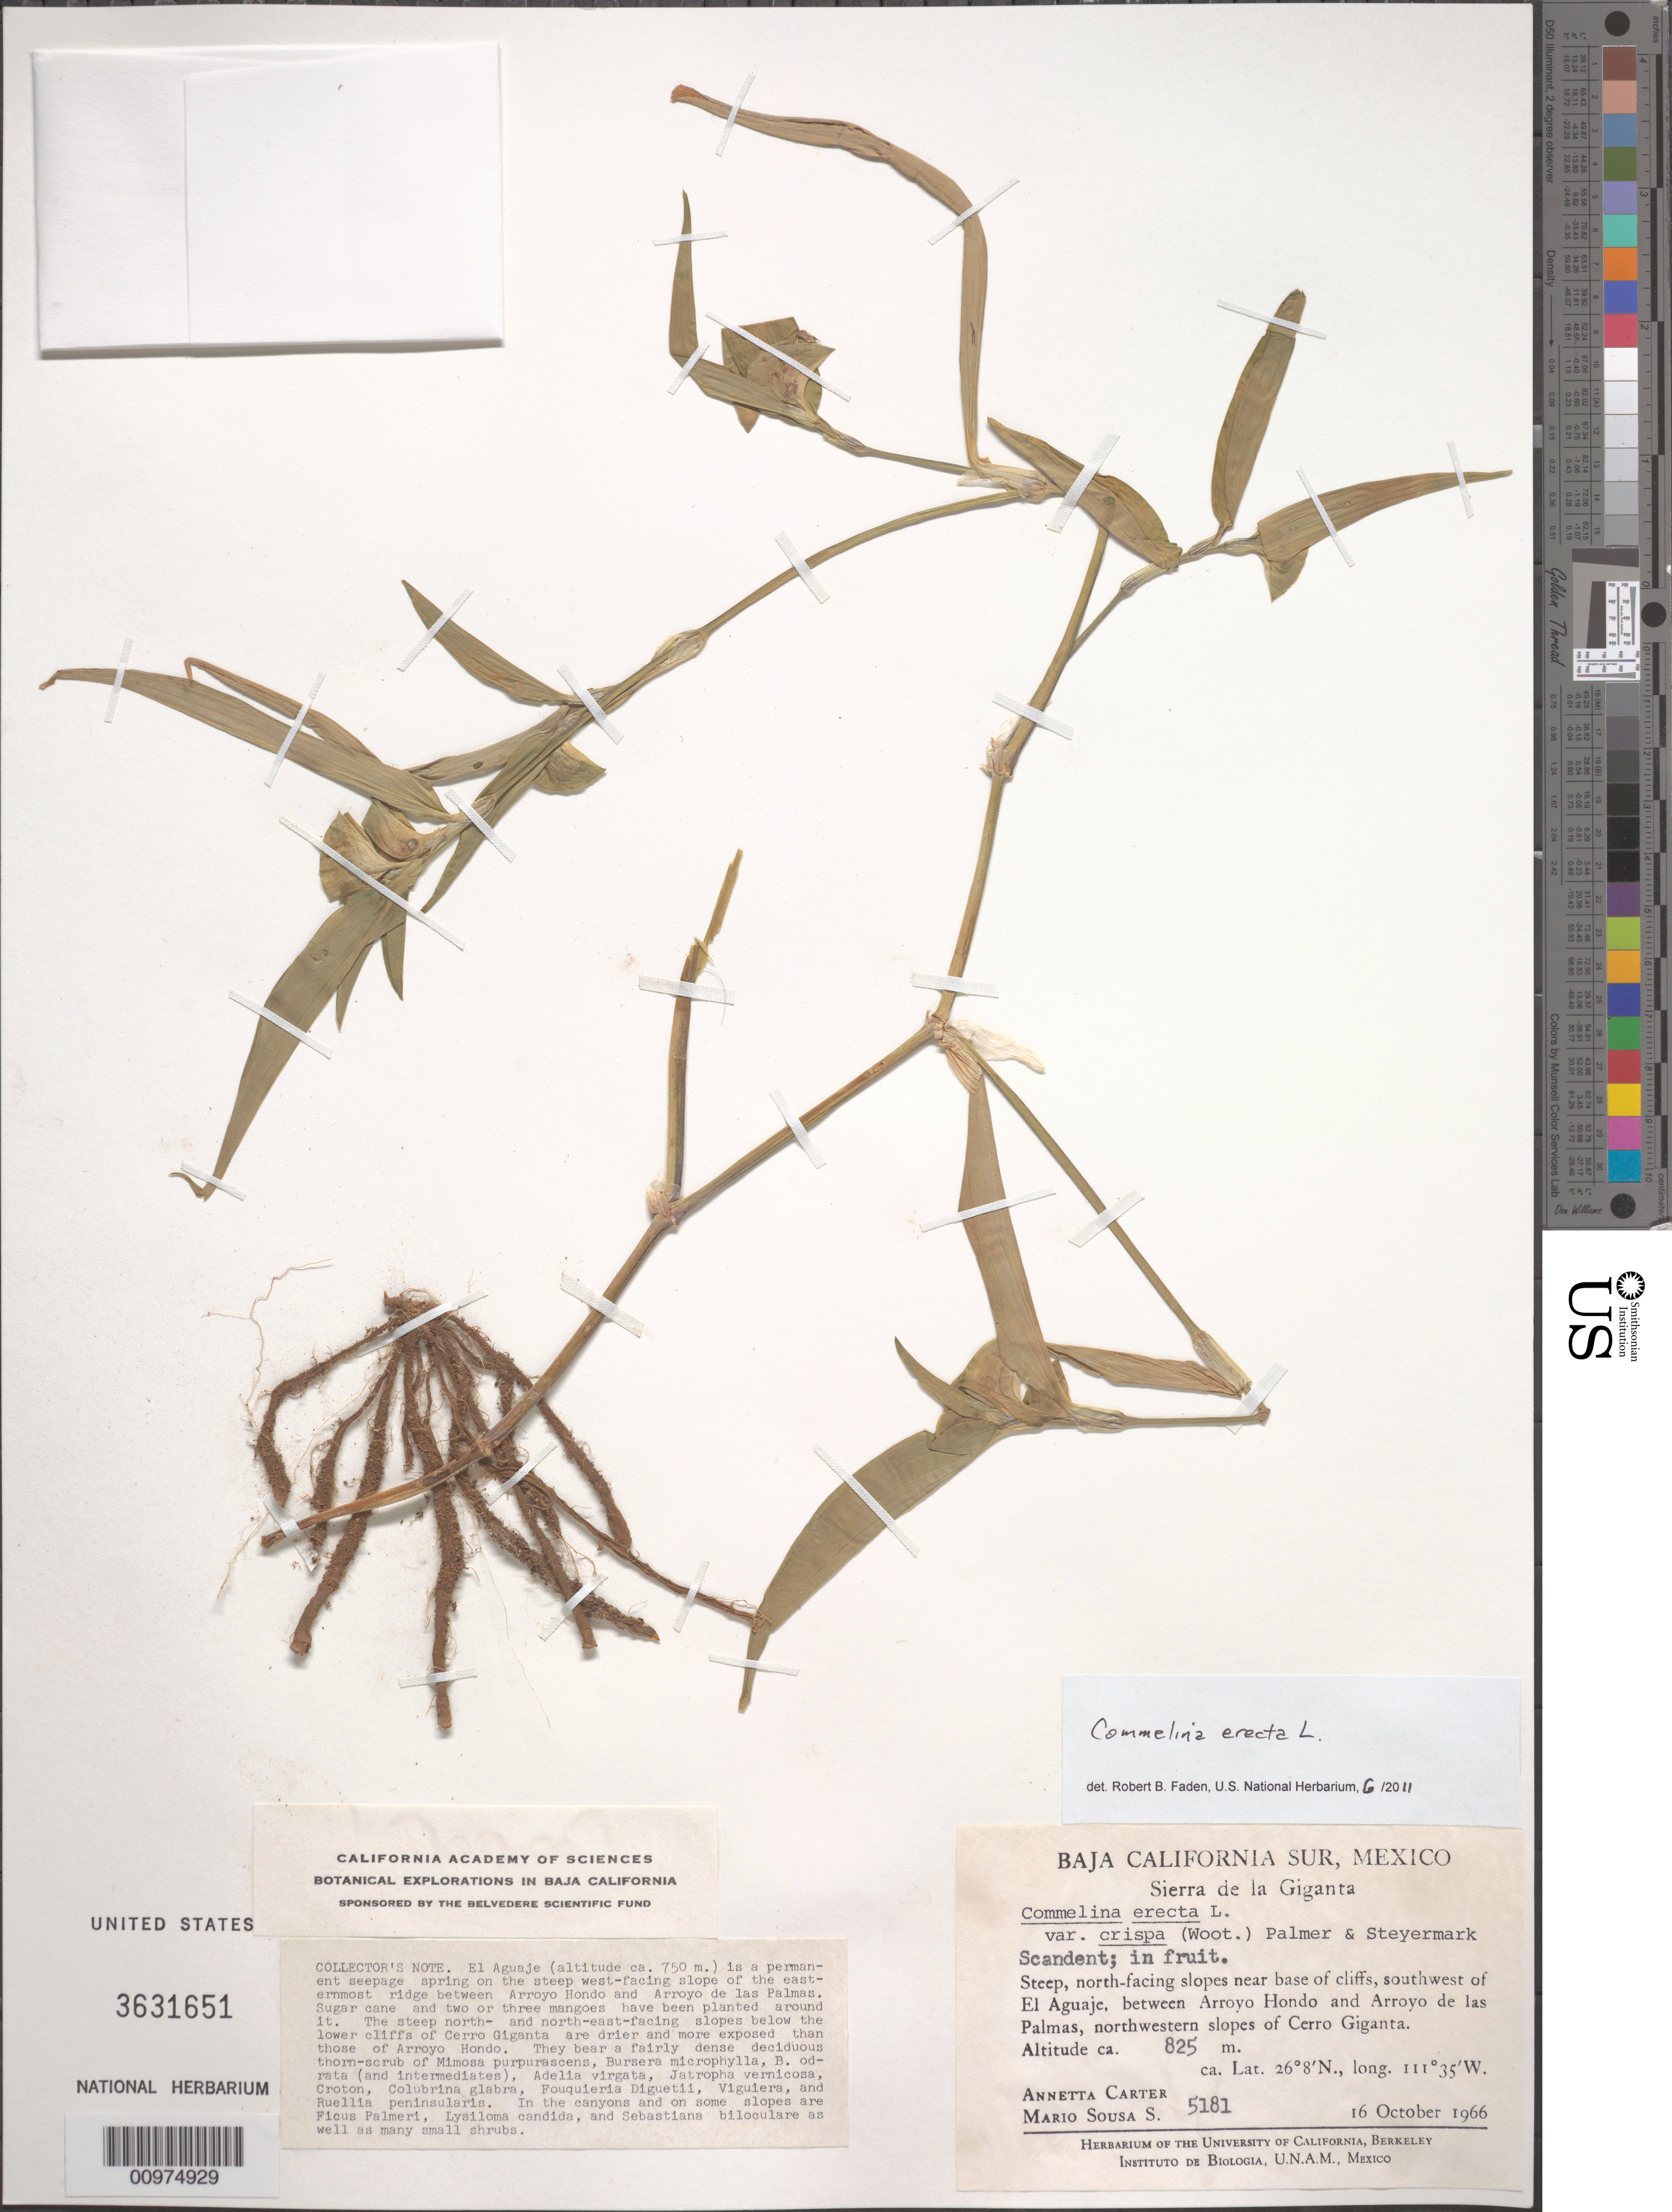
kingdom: Plantae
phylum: Tracheophyta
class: Liliopsida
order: Commelinales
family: Commelinaceae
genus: Commelina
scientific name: Commelina erecta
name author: L.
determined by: Faden, Robert B., (US), Smithsonian Institution - National Museum of Natural History (UNITED STATES)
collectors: A. M. Carter & M. Sousa S.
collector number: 5181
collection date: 1966-10-16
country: Mexico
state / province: Baja California Sur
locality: Steep, north-facing slopes near base of cliffs, southwest of El Aguaje, between Arroyo Hondo and Arroyo de las Palmas, northwestern slopes of Cerro Giganta.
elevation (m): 825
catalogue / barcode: US 3631651